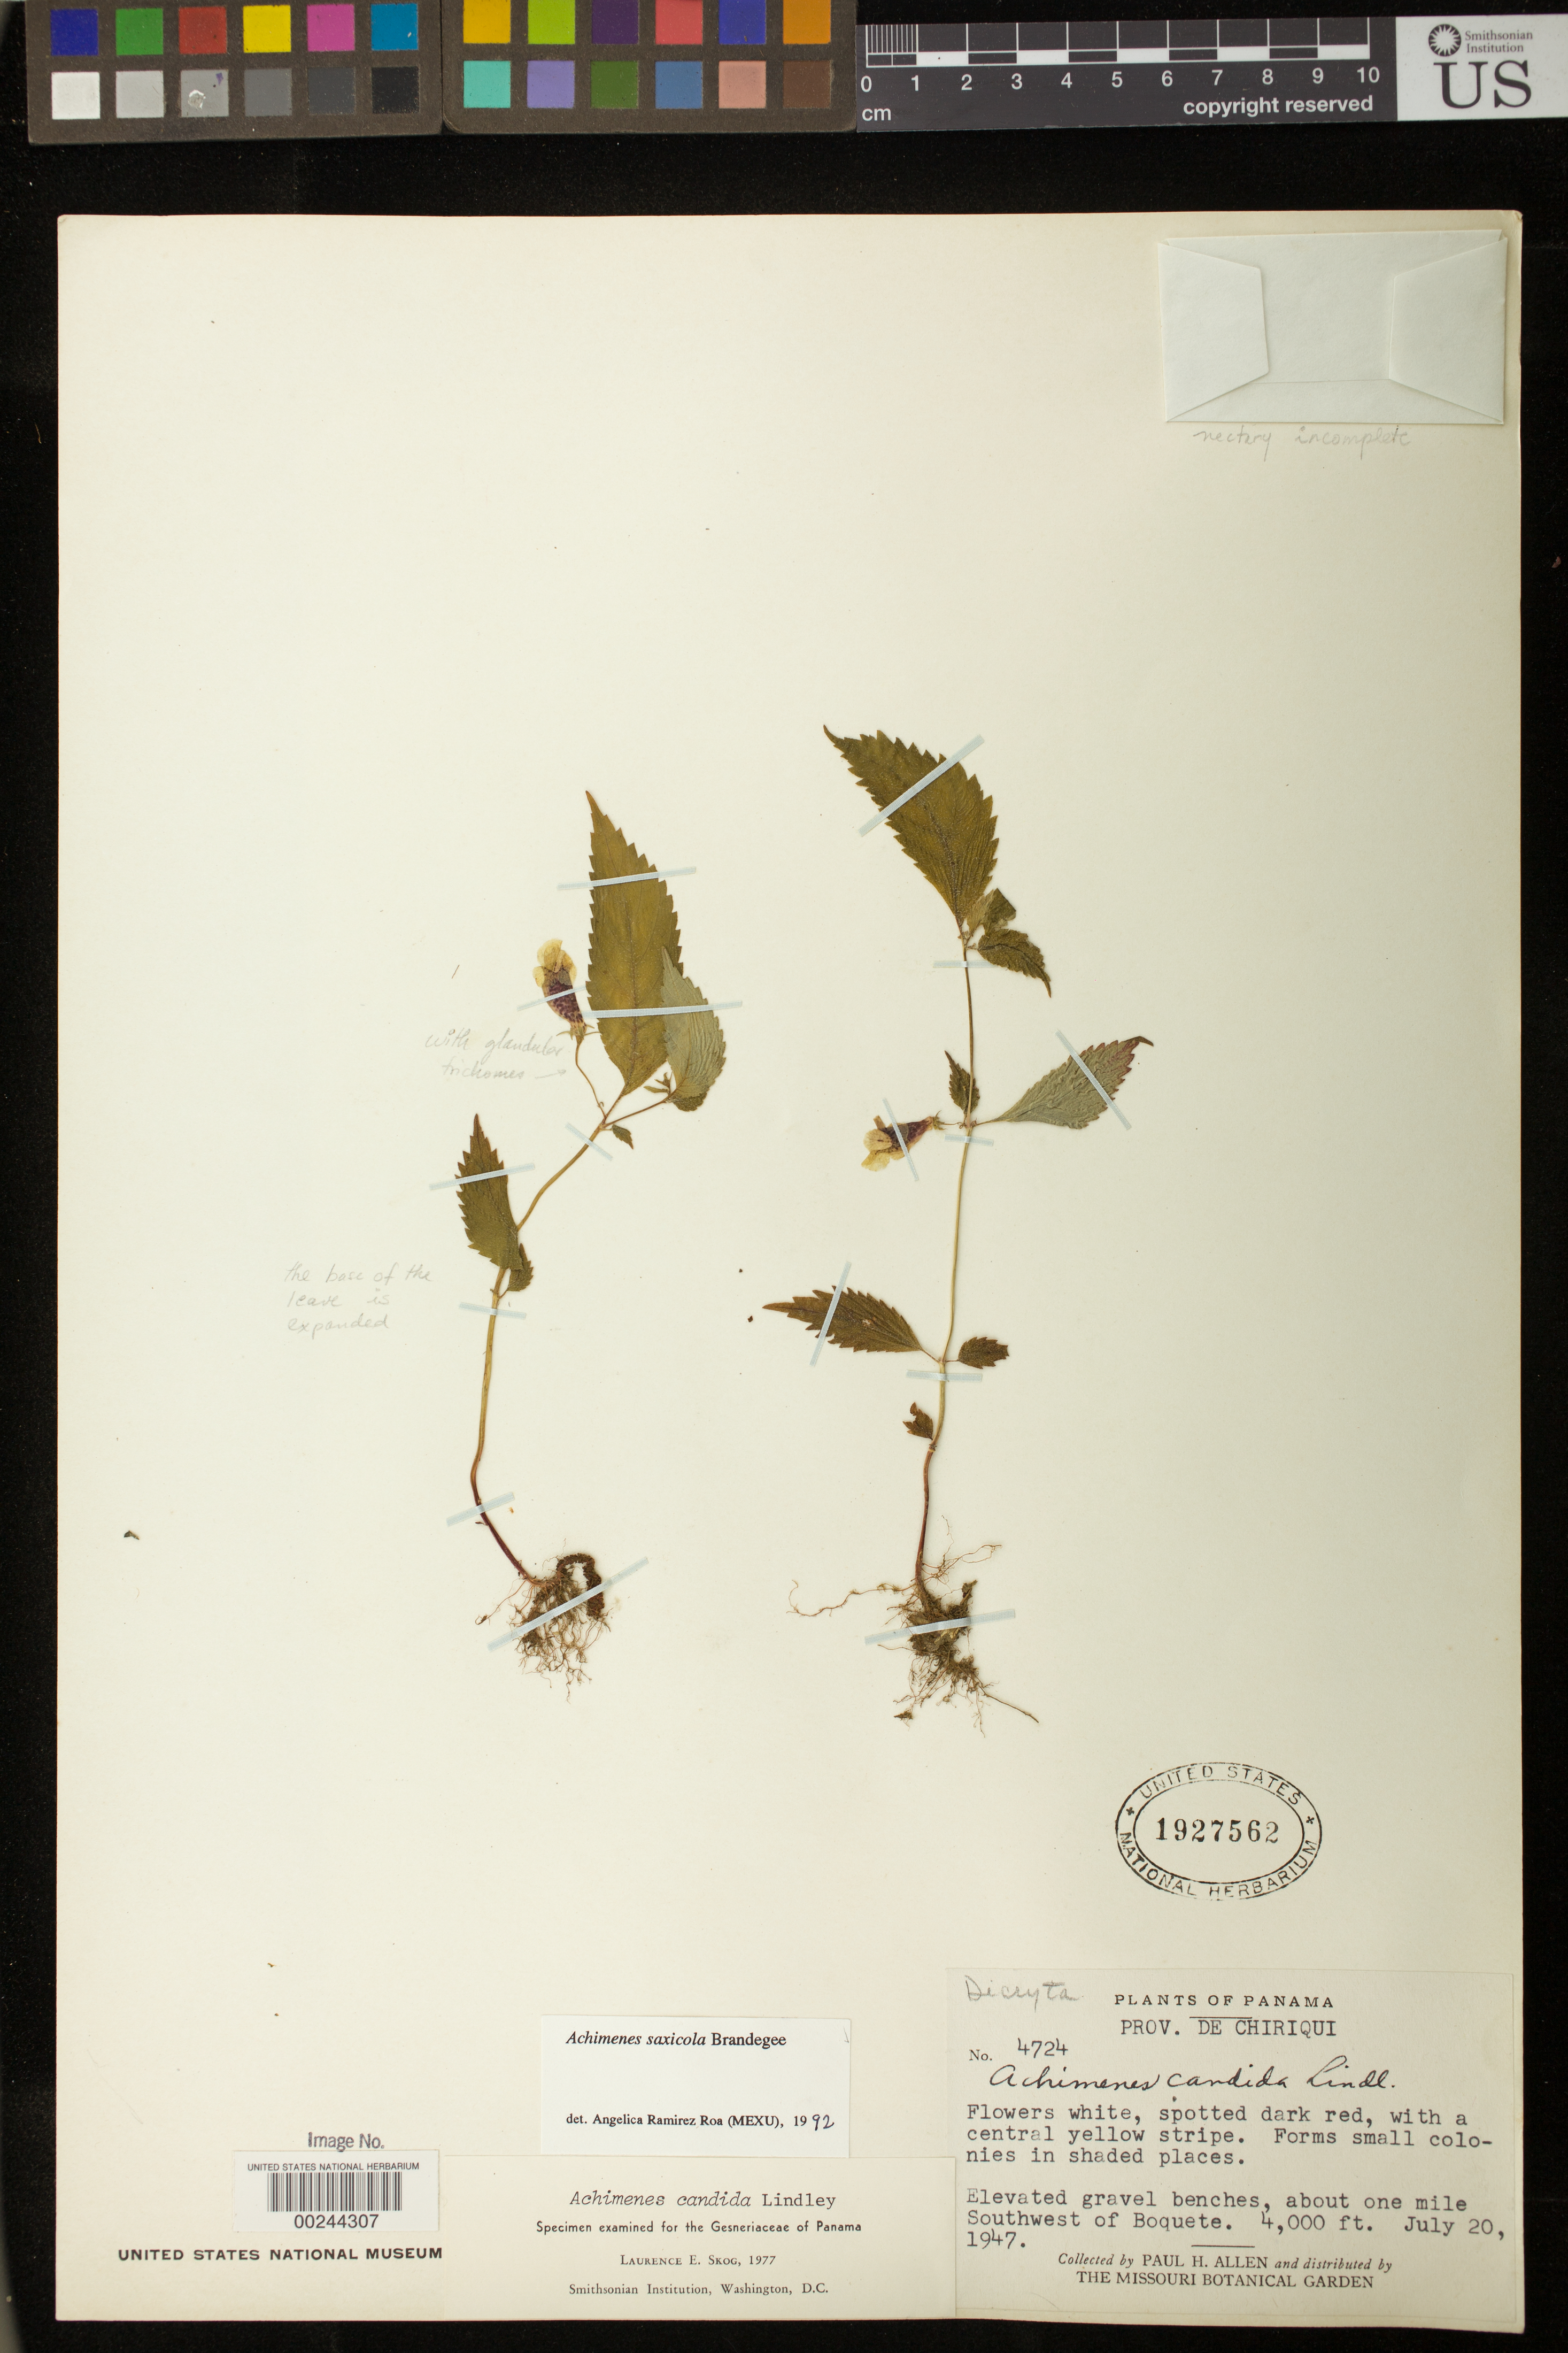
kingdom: Plantae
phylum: Tracheophyta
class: Magnoliopsida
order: Lamiales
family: Gesneriaceae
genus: Achimenes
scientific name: Achimenes saxicola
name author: (Brandegee) C.V. Morton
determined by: Ramírez-Roa, A.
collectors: P. H. Allen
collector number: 4724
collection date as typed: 20 Jul 1947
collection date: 1947-07-20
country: Panama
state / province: Chiriquí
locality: About 1 mi SW of Boquete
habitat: Elevated gravel benches; forms small colonies in shaded places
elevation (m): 1219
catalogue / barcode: US 1927562